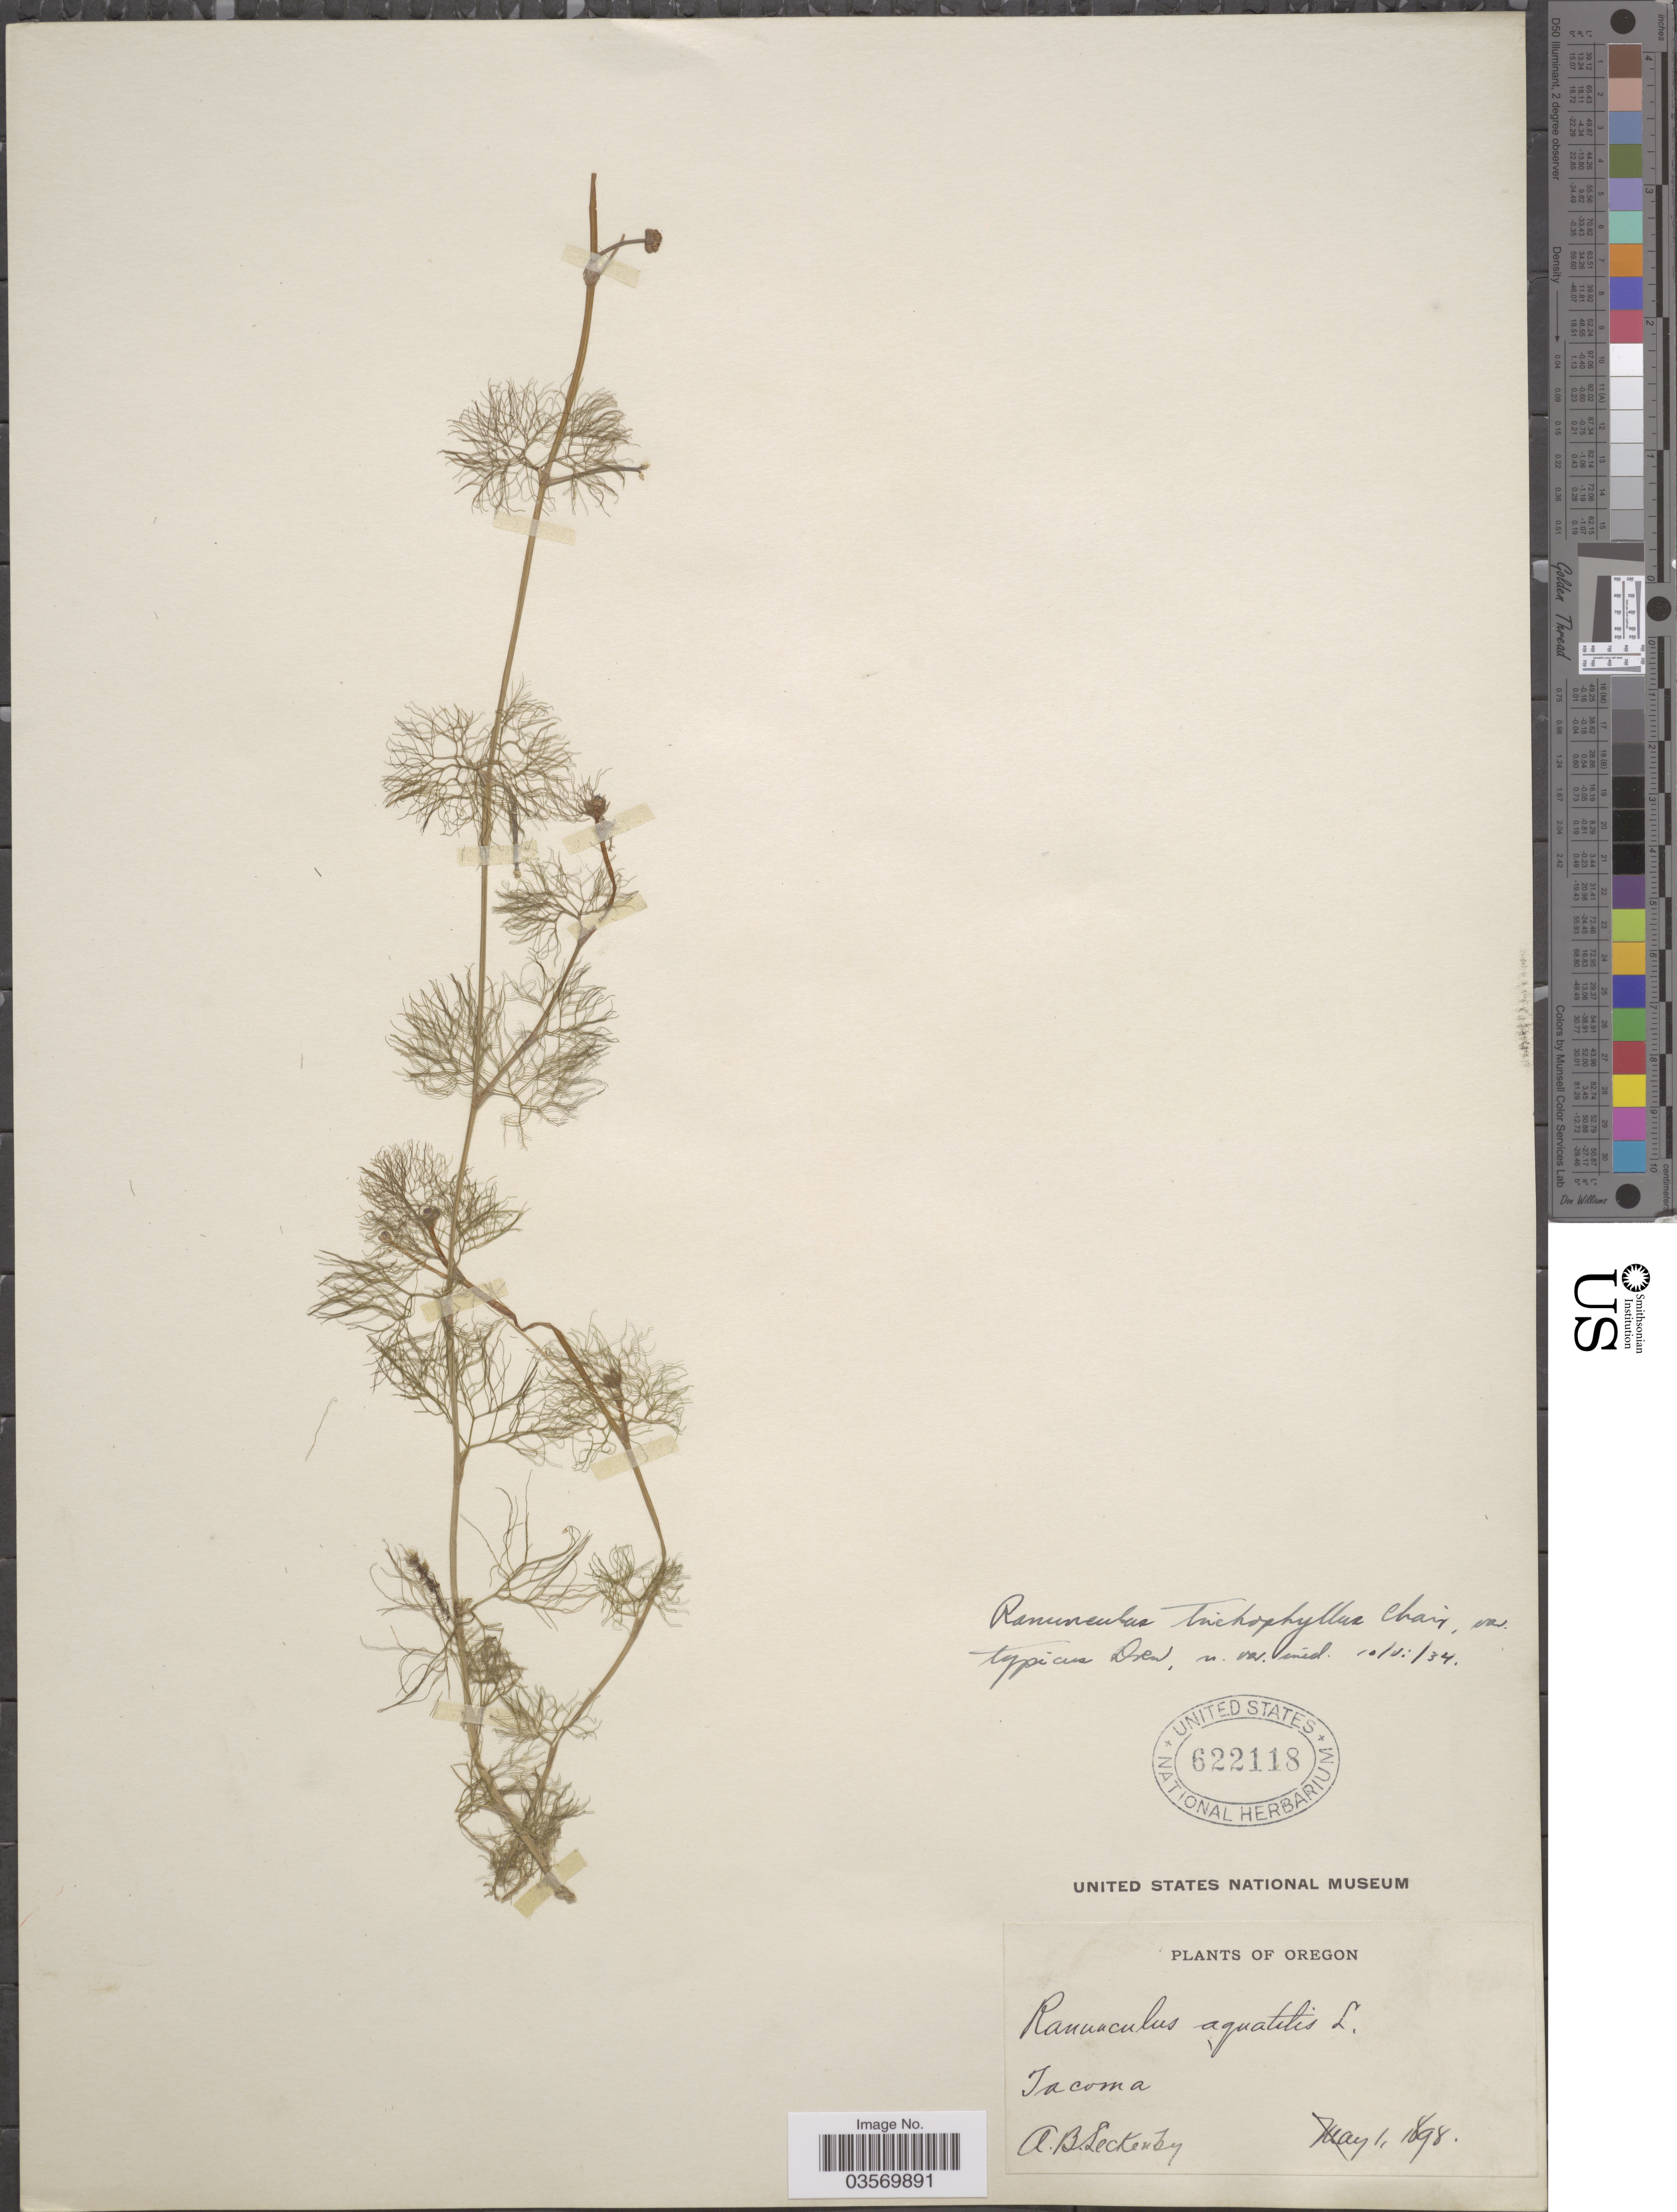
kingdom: Plantae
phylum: Tracheophyta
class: Magnoliopsida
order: Ranunculales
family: Ranunculaceae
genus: Ranunculus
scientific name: Ranunculus trichophyllus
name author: Chaix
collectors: A. Leckenby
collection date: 1898-05-01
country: United States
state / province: Oregon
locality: Tacoma.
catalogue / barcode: US 622118